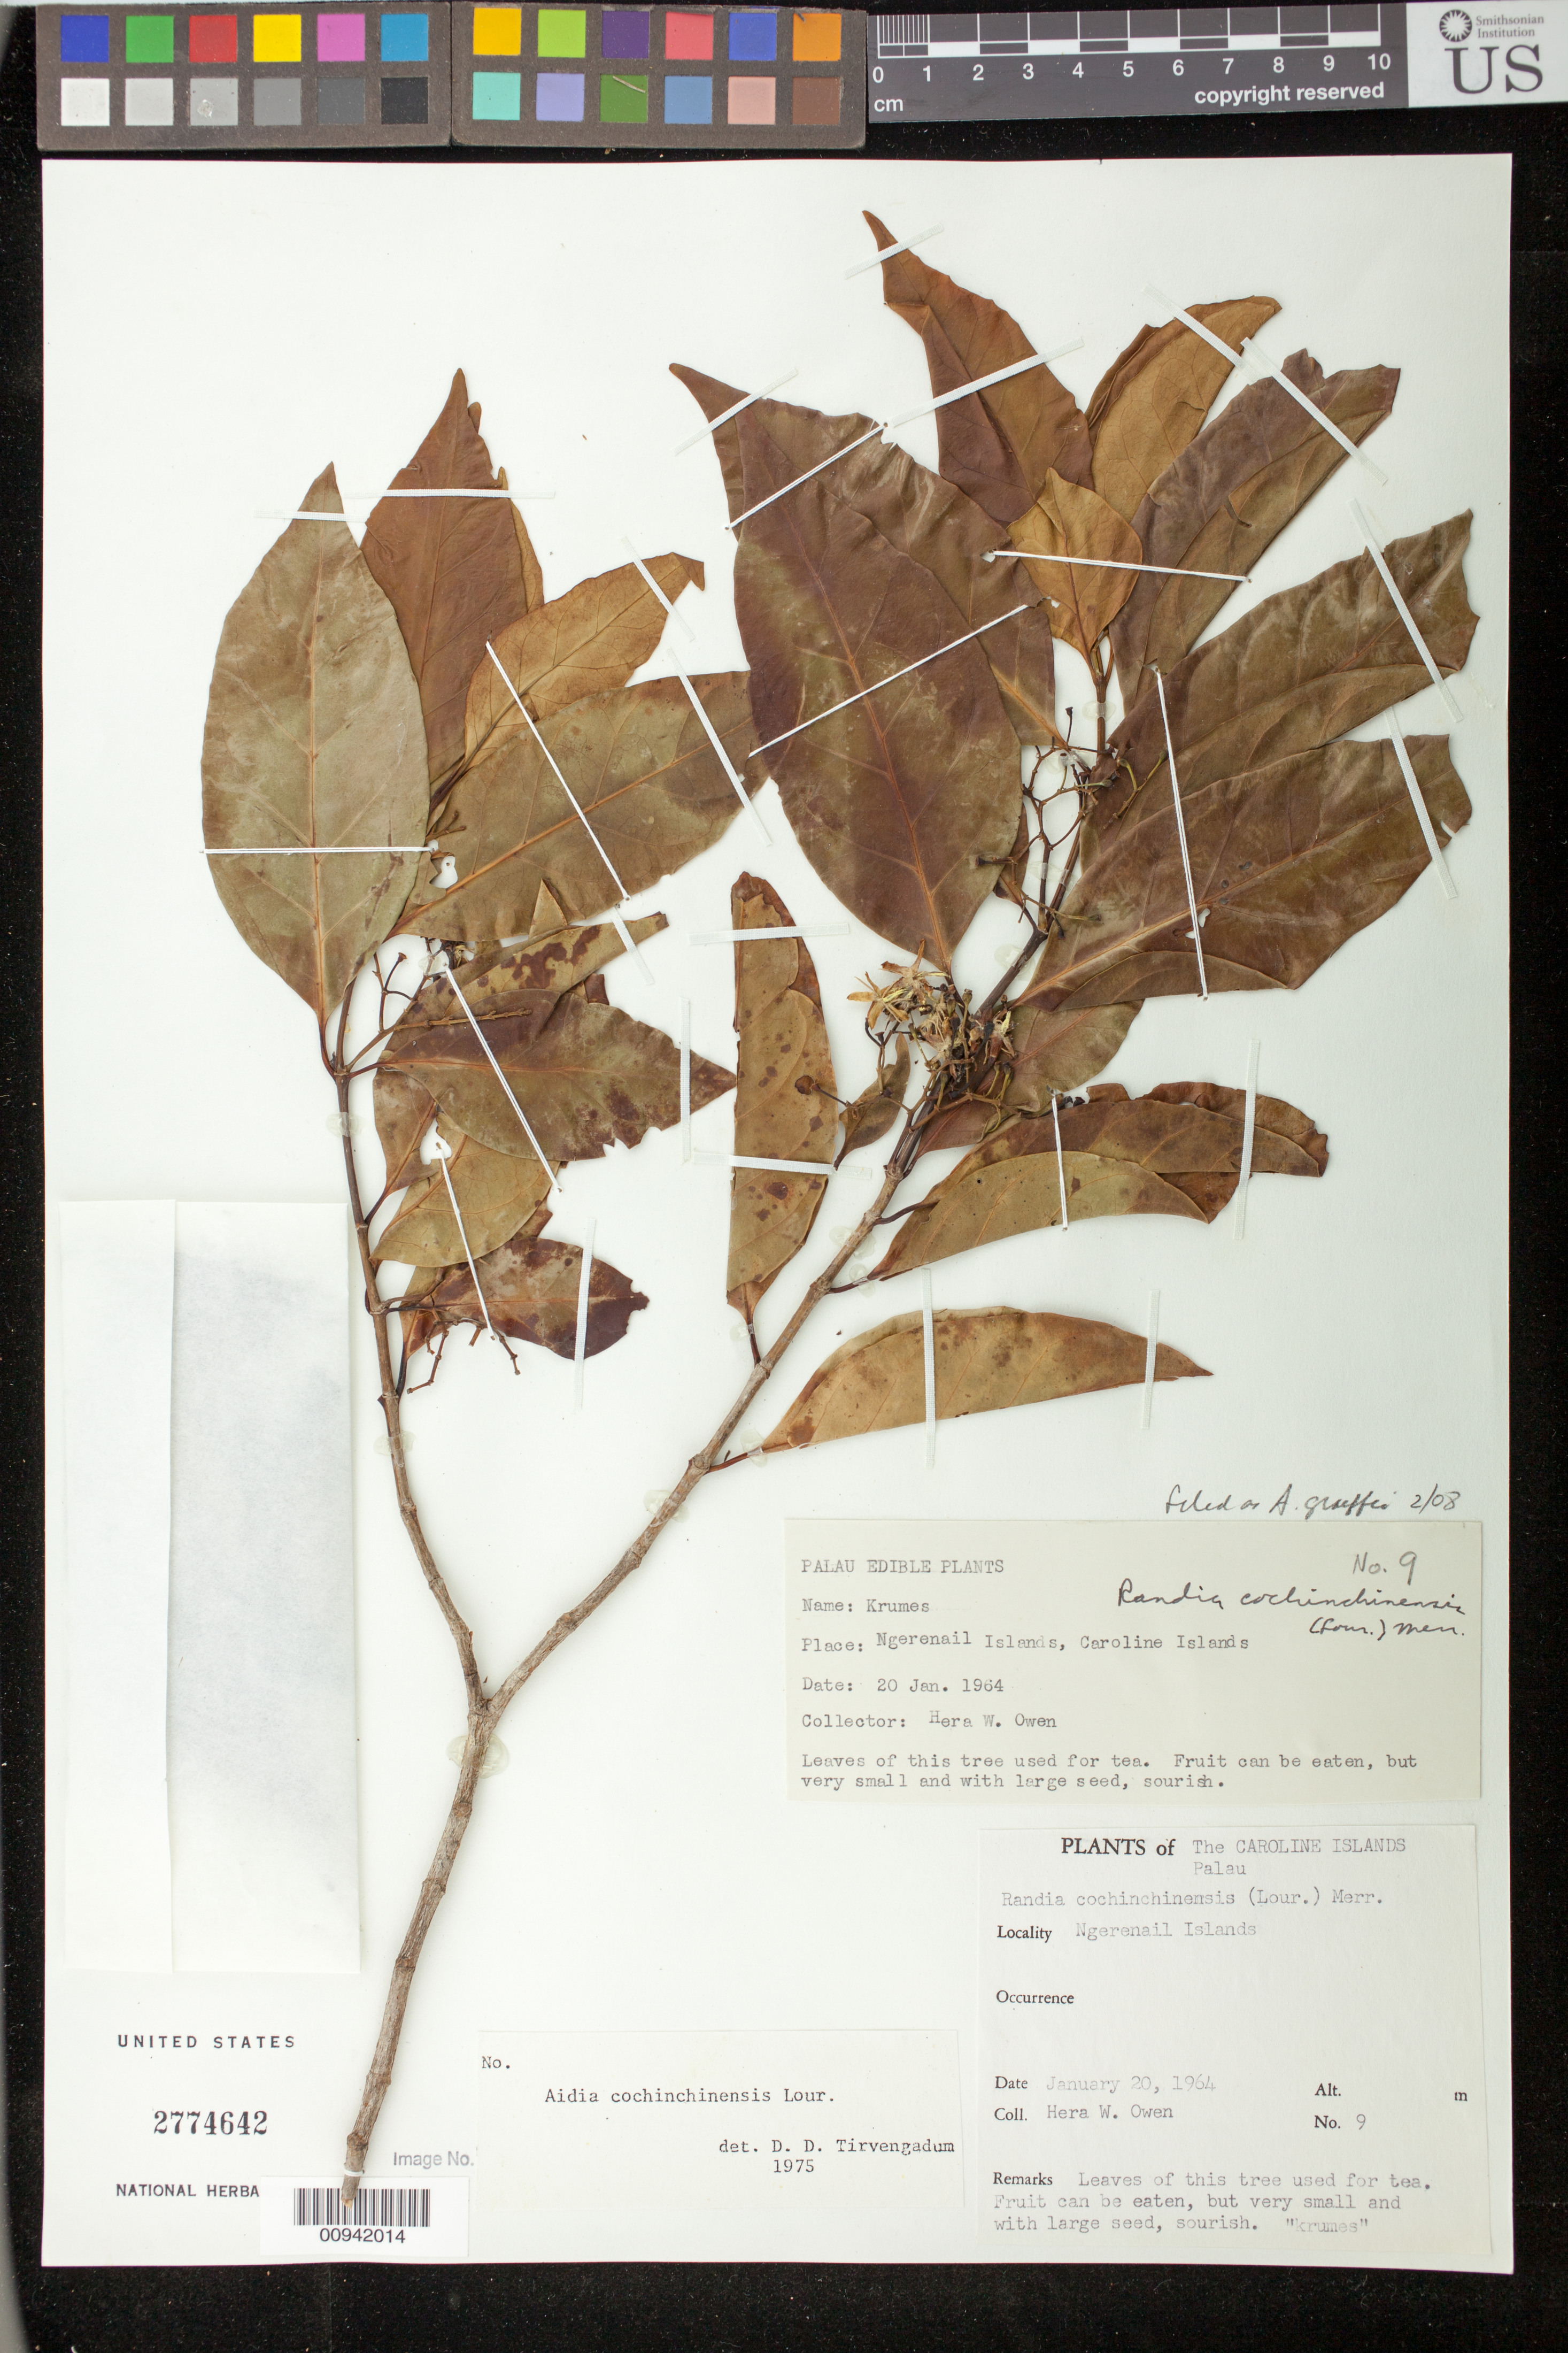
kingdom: Plantae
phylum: Tracheophyta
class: Magnoliopsida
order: Gentianales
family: Rubiaceae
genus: Aidia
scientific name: Aidia graeffei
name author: (Reinecke) Tirveng.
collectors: H. Owen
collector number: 9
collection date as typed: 20 Jan 1964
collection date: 1964-01-20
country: Palau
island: Ngerenail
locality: Ngerenail Island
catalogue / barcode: US 2774642